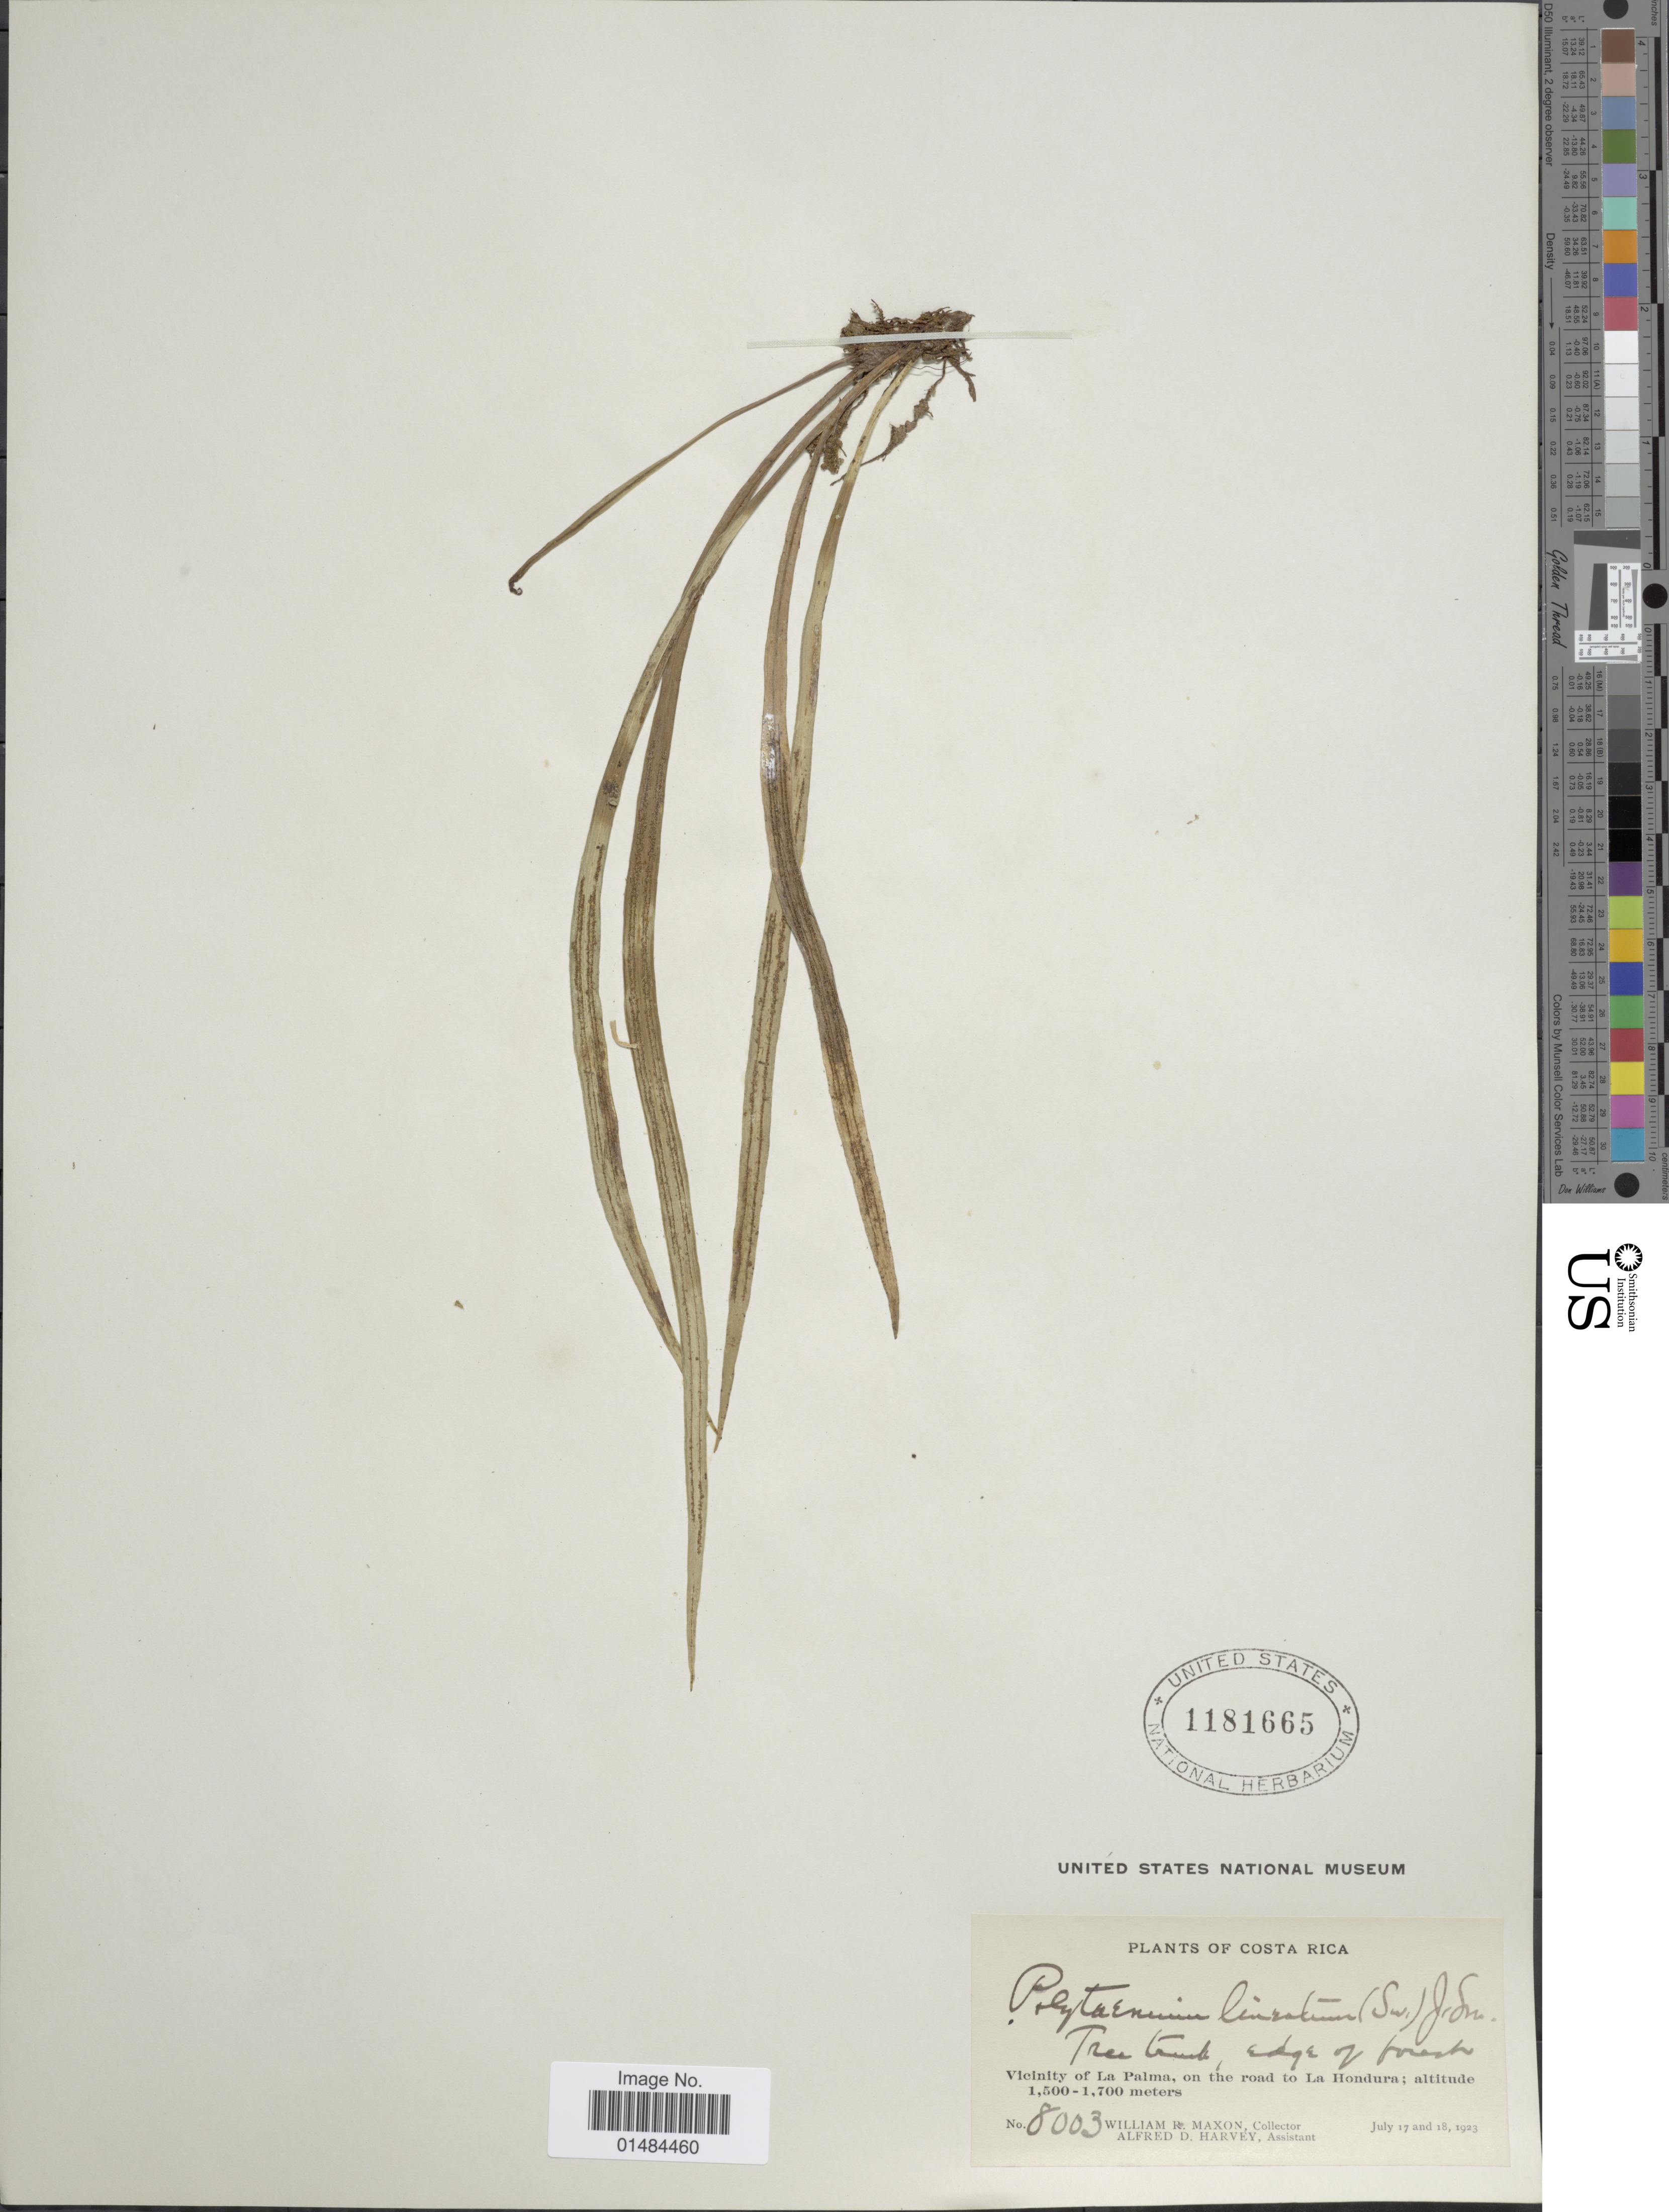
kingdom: Plantae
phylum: Tracheophyta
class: Polypodiopsida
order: Polypodiales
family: Pteridaceae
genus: Polytaenium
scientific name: Polytaenium lineatum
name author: (Sw.) J. Sm.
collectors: W. R. Maxon & A. D. Harvey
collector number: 8003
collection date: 1923-07-17/1923-07-18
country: Costa Rica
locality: Costa Rica, Vicinity of La Palma, on the road to La Hondura.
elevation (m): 1500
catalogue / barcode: US 1181665